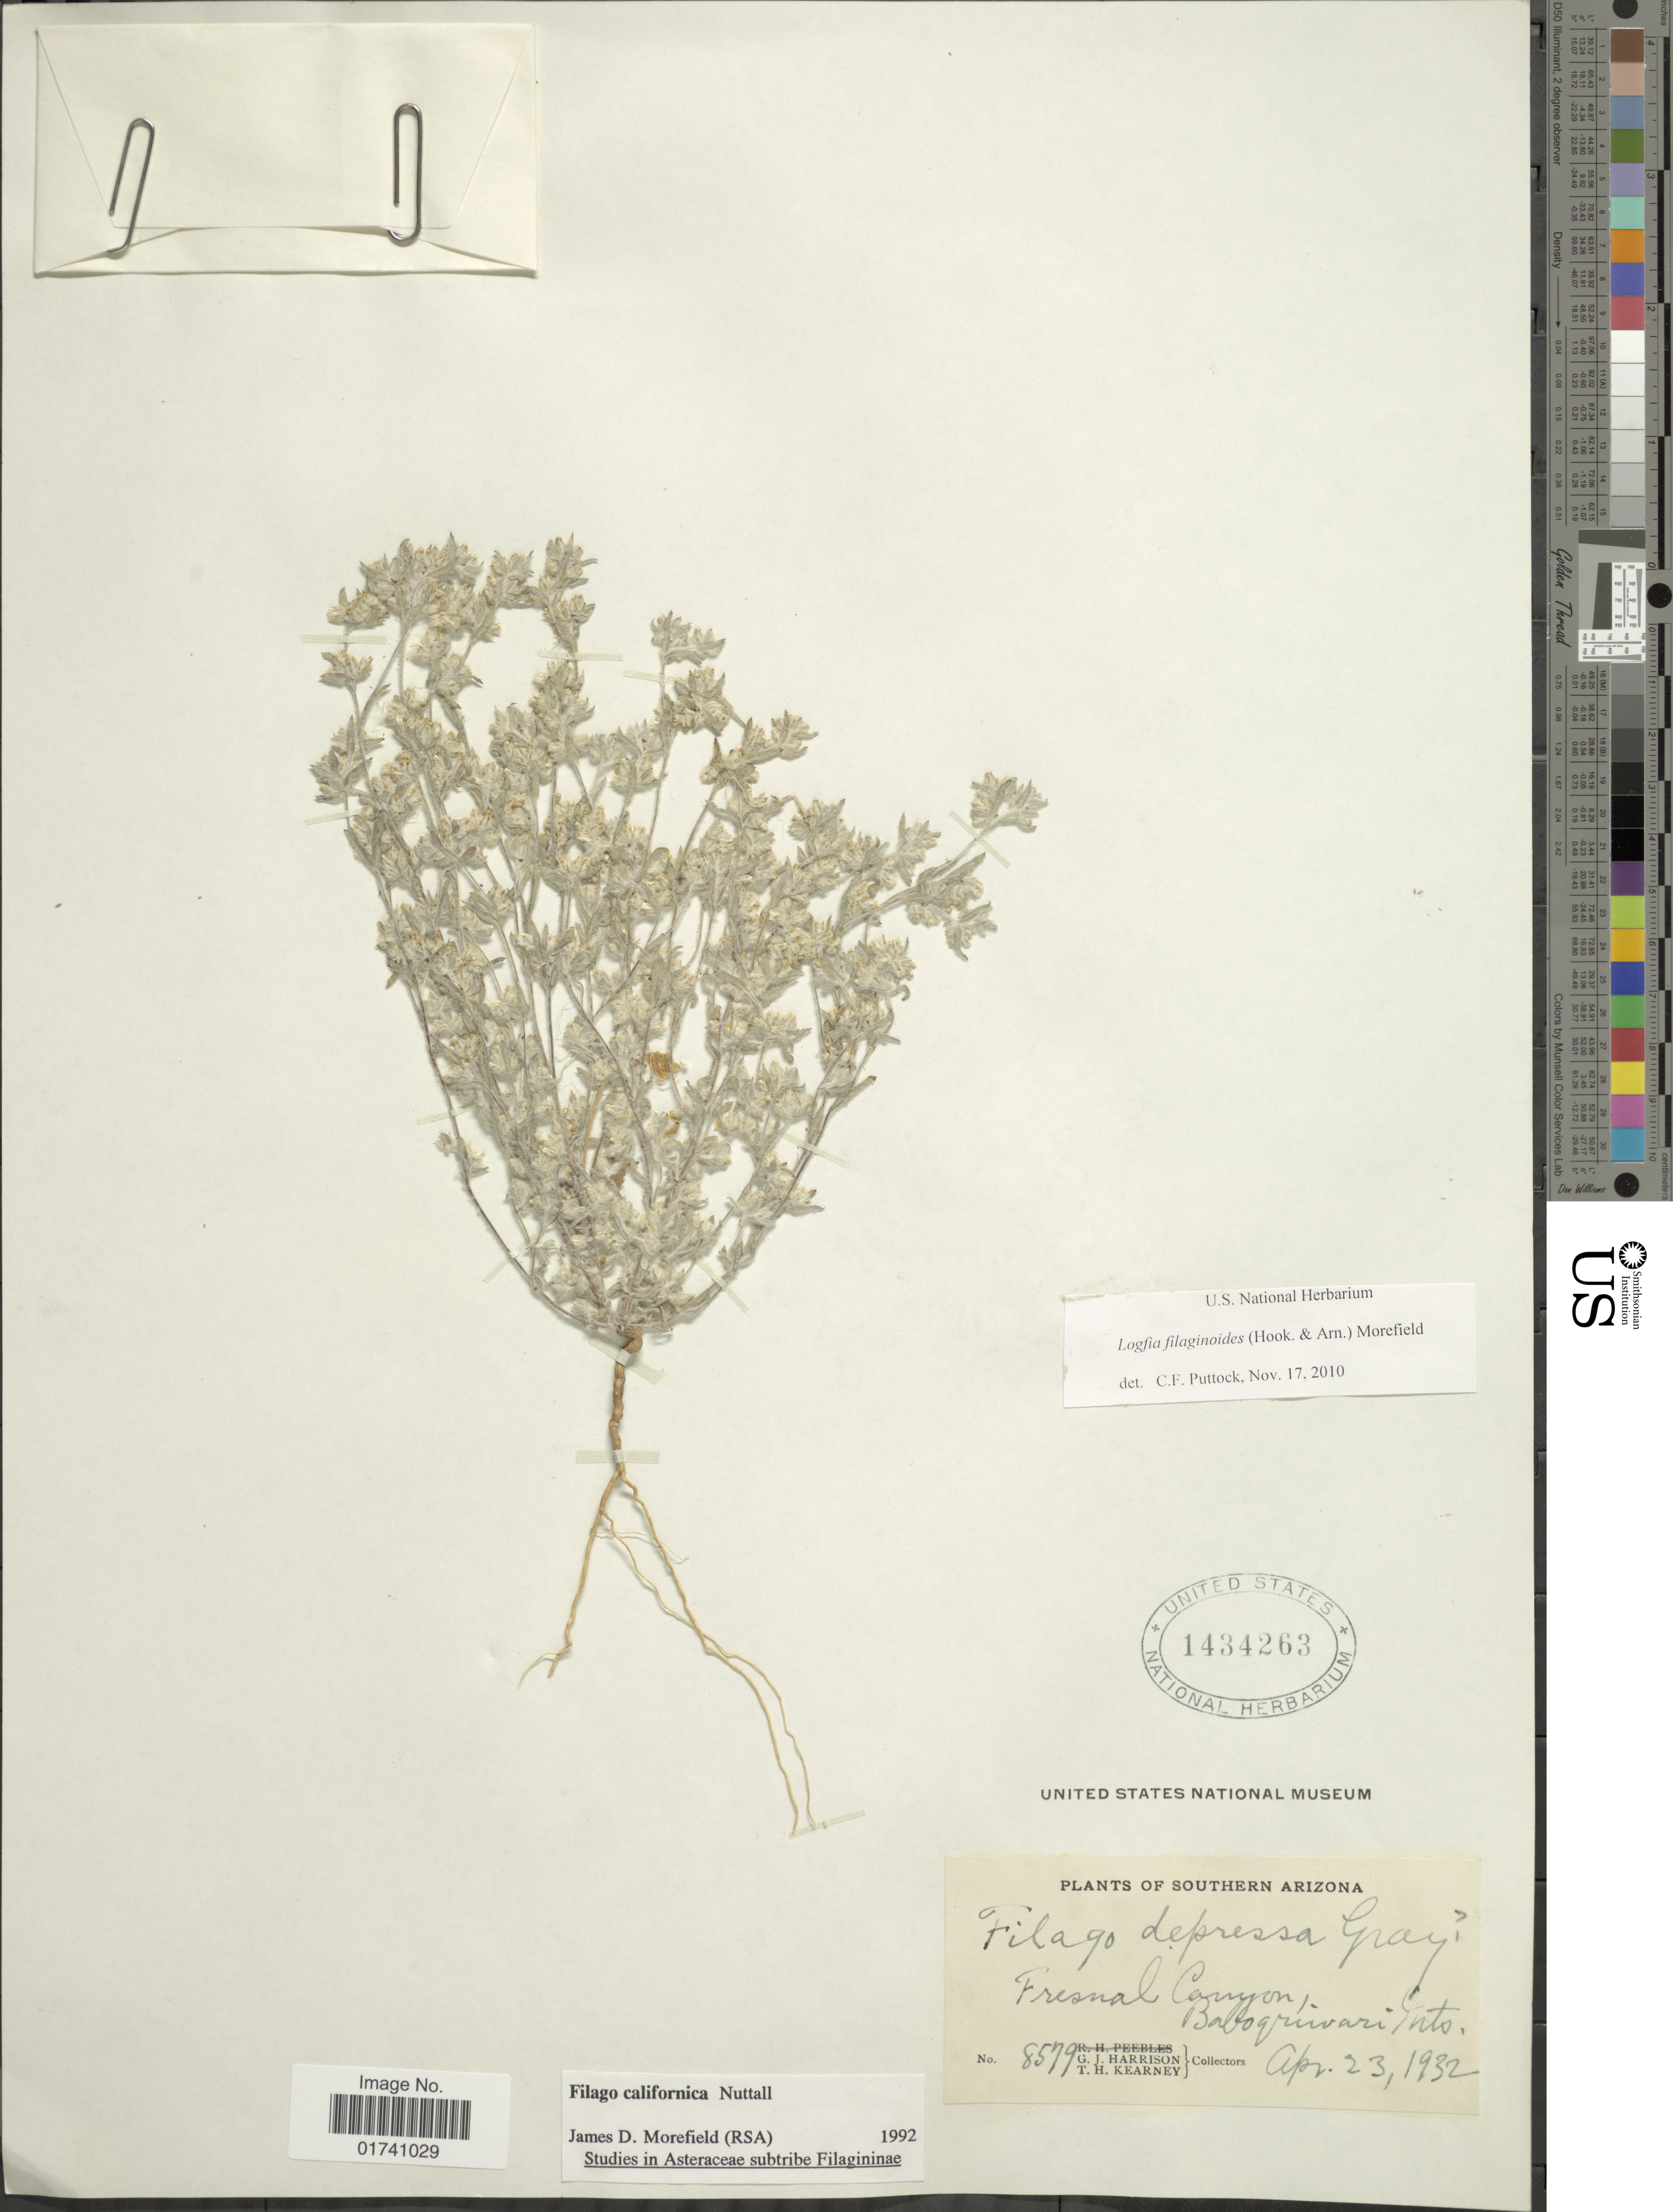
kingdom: Plantae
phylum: Tracheophyta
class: Magnoliopsida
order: Asterales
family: Asteraceae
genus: Logfia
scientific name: Logfia filaginoides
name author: (Hook. & Arn.) Morefield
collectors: G. J. Harrison & T. H. Kearney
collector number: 8579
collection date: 1932-04-23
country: United States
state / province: Arizona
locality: Fresnal canyon. Baboquivari Mts.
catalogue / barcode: US 1434263